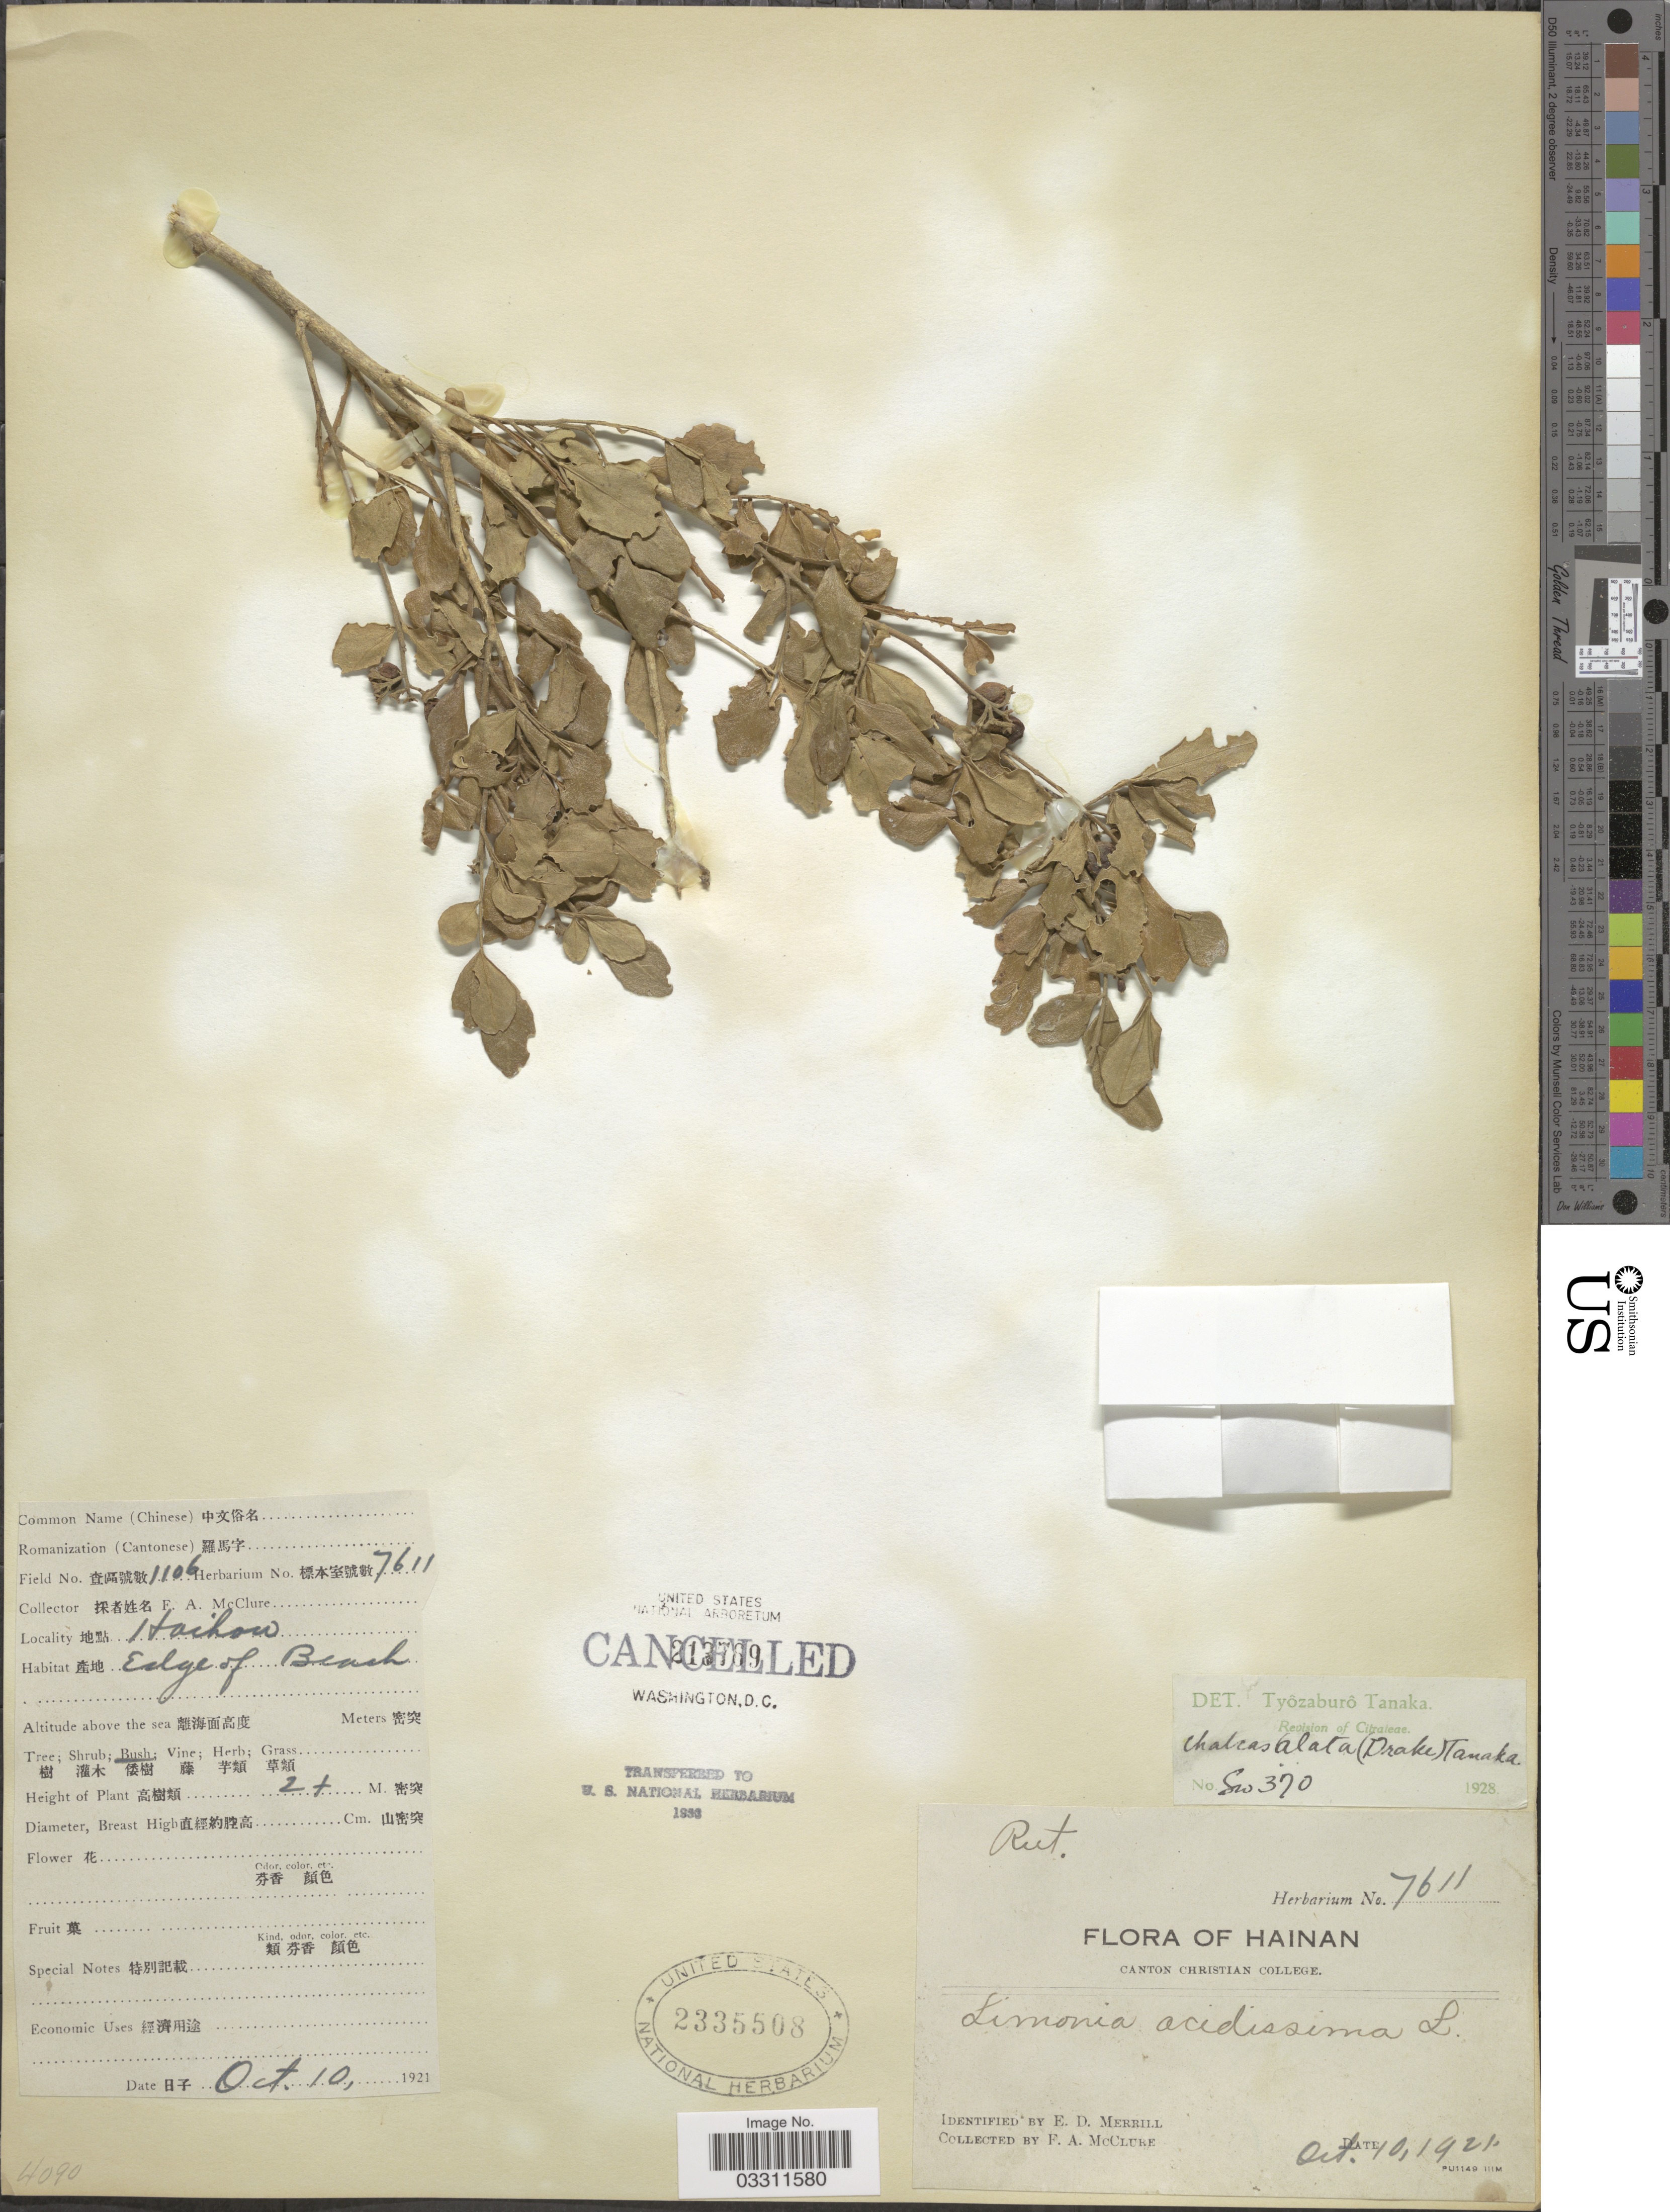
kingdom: Plantae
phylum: Tracheophyta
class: Magnoliopsida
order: Sapindales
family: Rutaceae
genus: Murraya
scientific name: Murraya alata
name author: Drake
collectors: F. A. McClure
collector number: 7611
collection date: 1921-10-10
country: China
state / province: Hainan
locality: Haichow.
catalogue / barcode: US 2335508